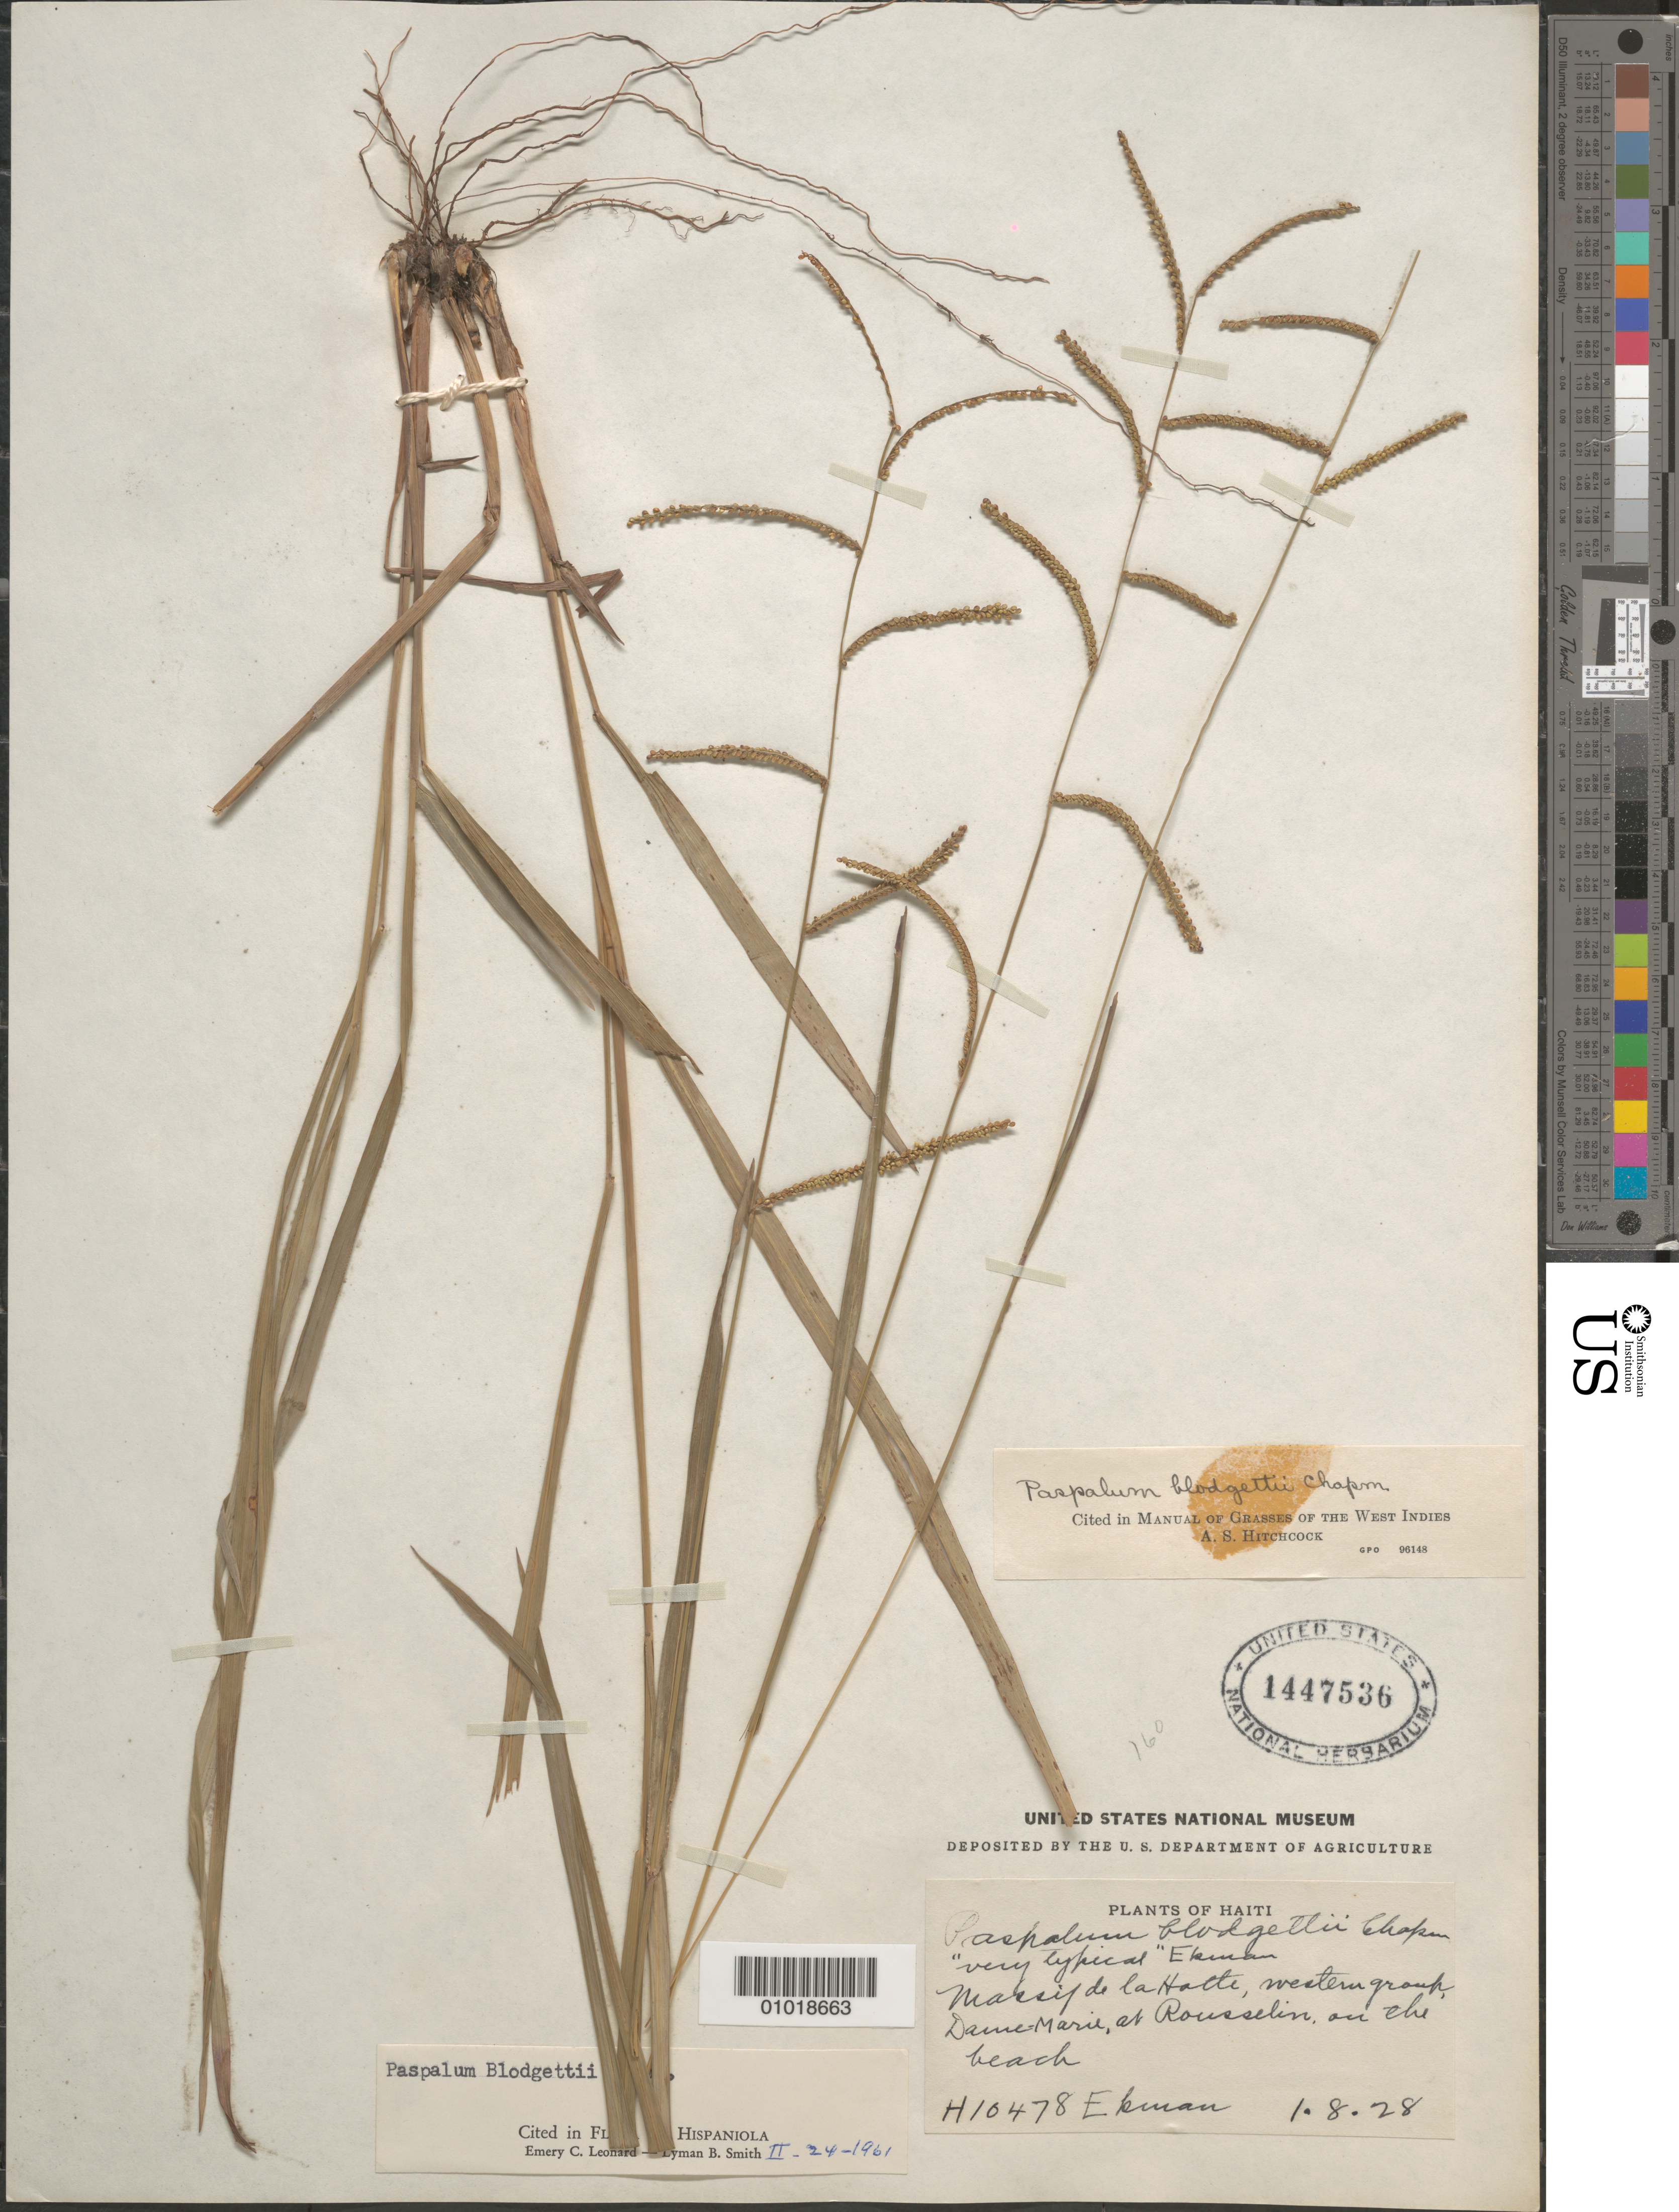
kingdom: Plantae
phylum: Tracheophyta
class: Liliopsida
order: Poales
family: Poaceae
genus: Paspalum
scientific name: Paspalum blodgettii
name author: Chapm.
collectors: E. L. Ekman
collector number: H 10478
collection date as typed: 08 Jan 1928 or 01 Aug 1928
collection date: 1928-01-08 or 1928-08-01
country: Haiti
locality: Massif de la Hotte, W group Dame-Marie, at Rousselin, on the beach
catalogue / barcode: US 1447536